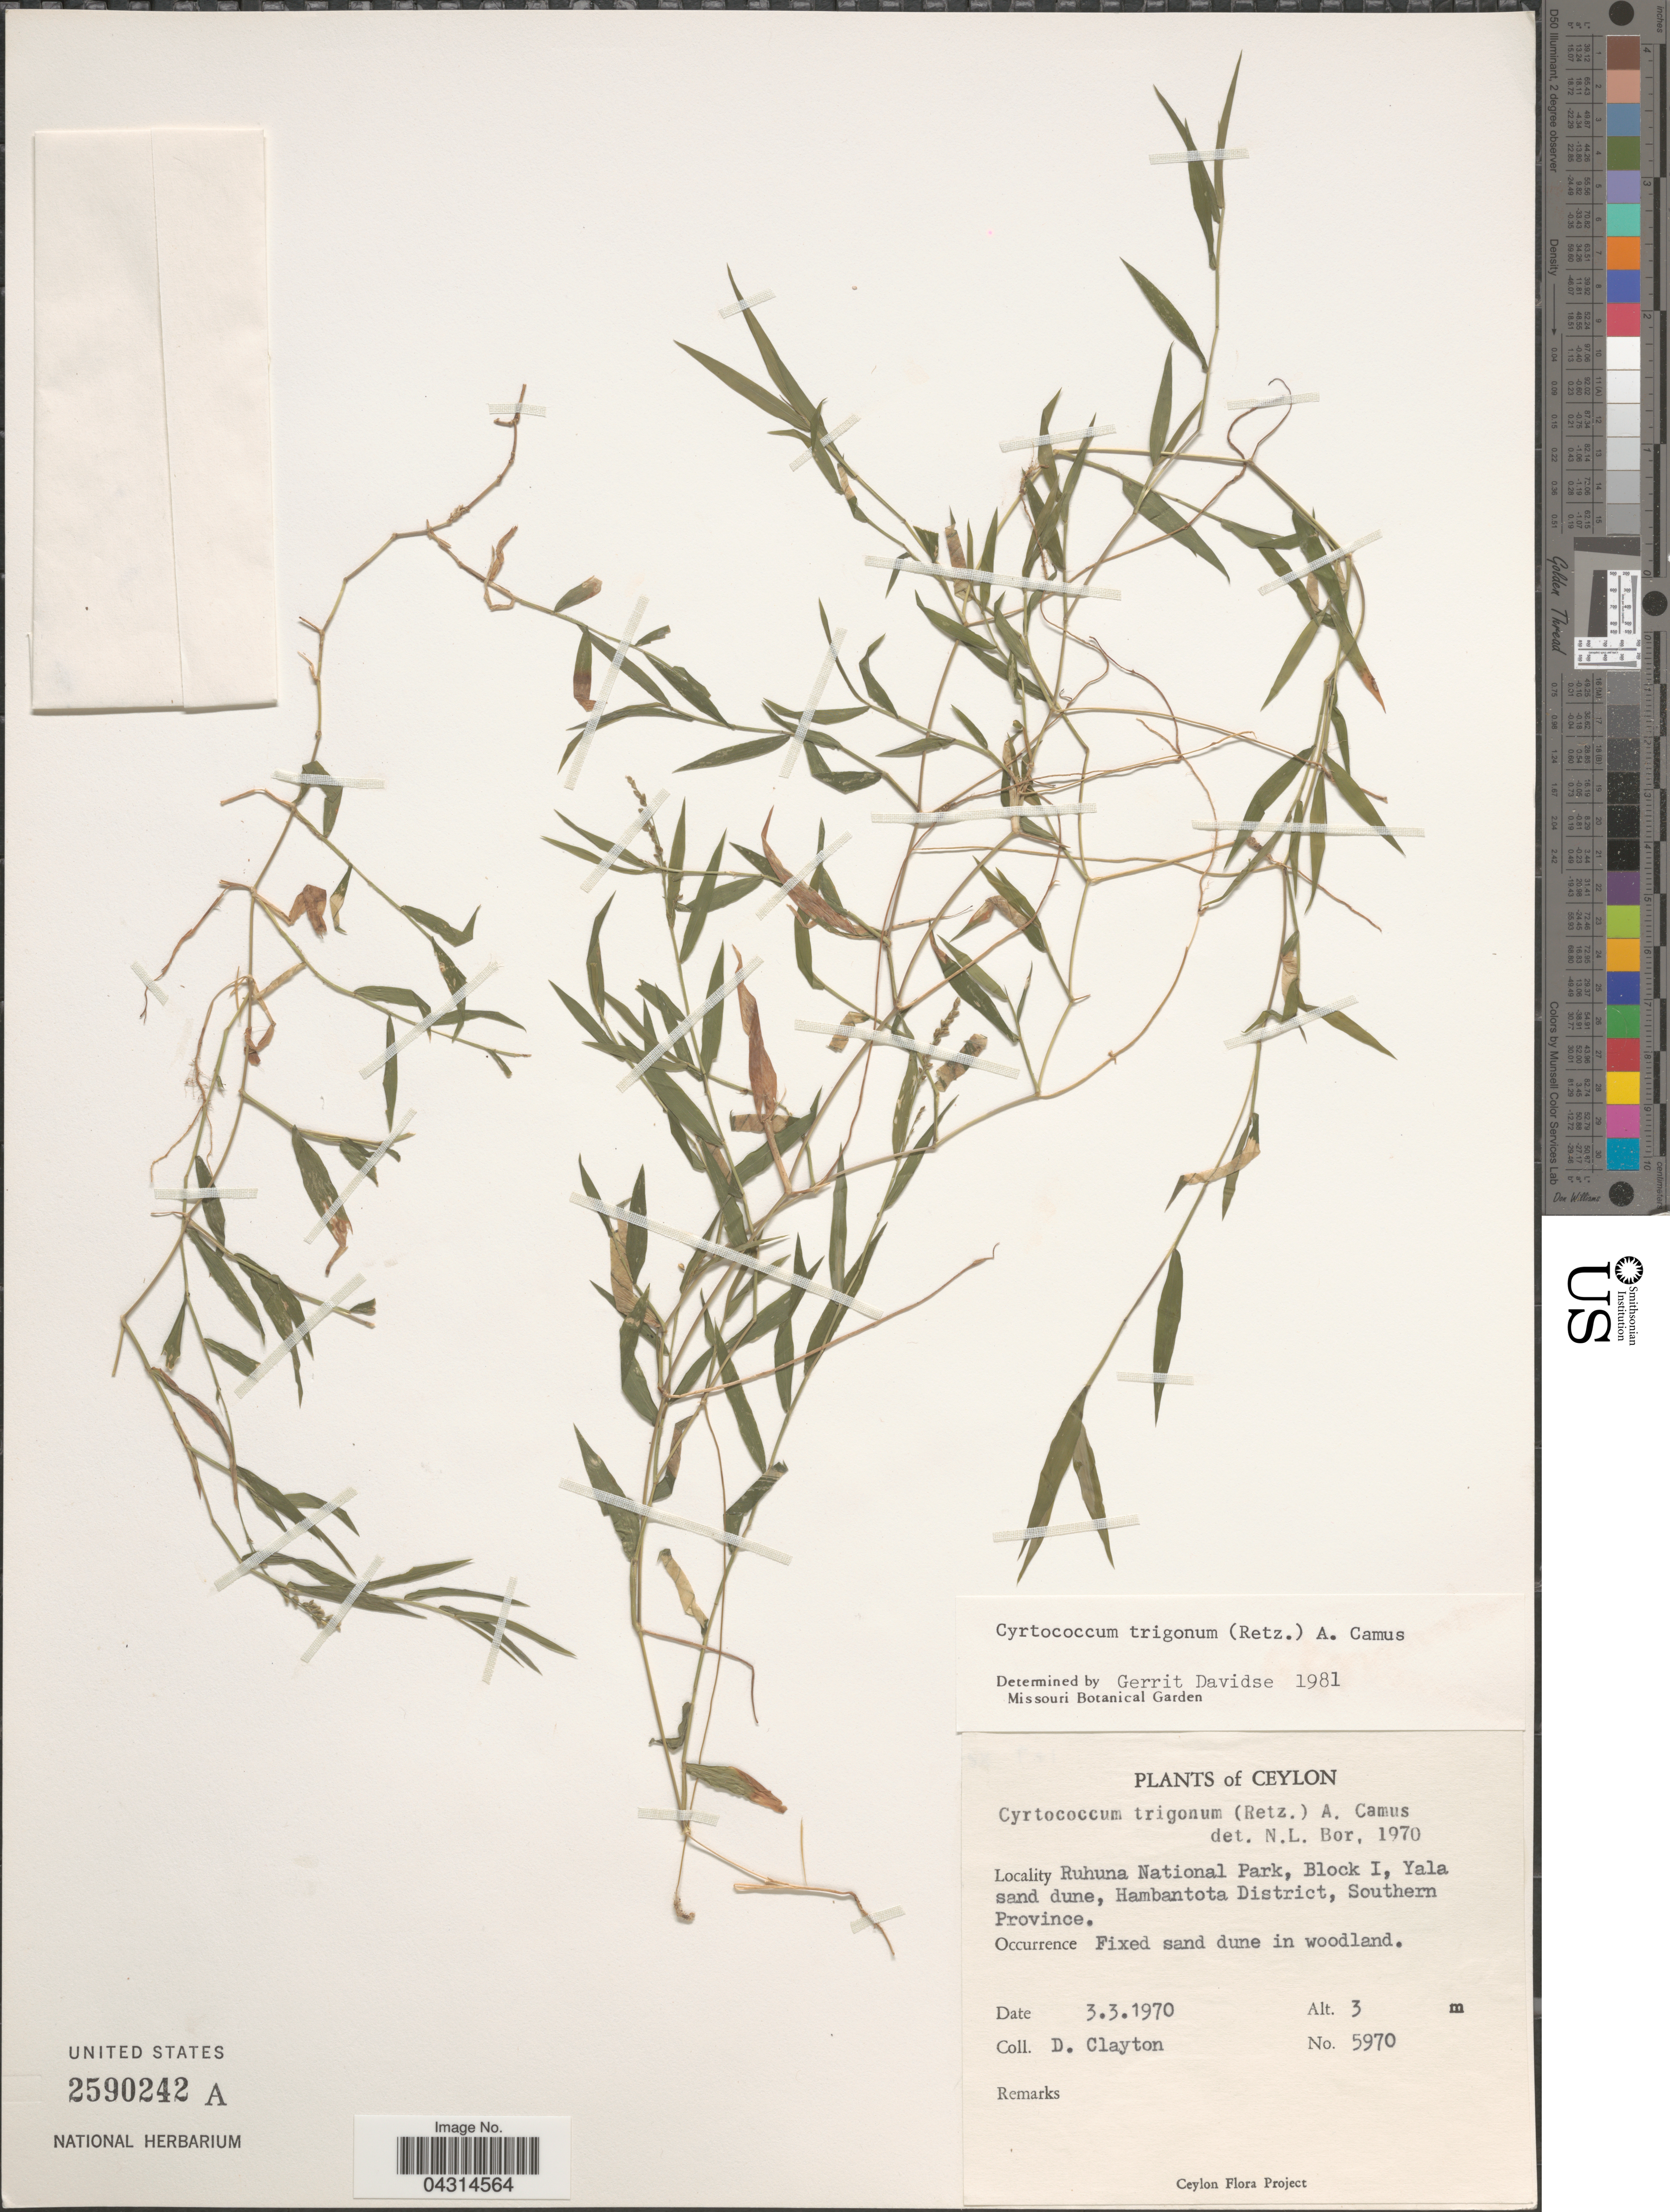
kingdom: Plantae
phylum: Tracheophyta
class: Liliopsida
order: Poales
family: Poaceae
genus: Cyrtococcum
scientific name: Cyrtococcum trigonum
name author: (Retz.) A. Camus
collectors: D. Clayton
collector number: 5970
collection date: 1970-03-03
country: Sri Lanka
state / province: Southern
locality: Ceylon. Ruhuna National Park, Block I, Yala sand dune, Hambantita District.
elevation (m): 3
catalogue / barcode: US 2590242A